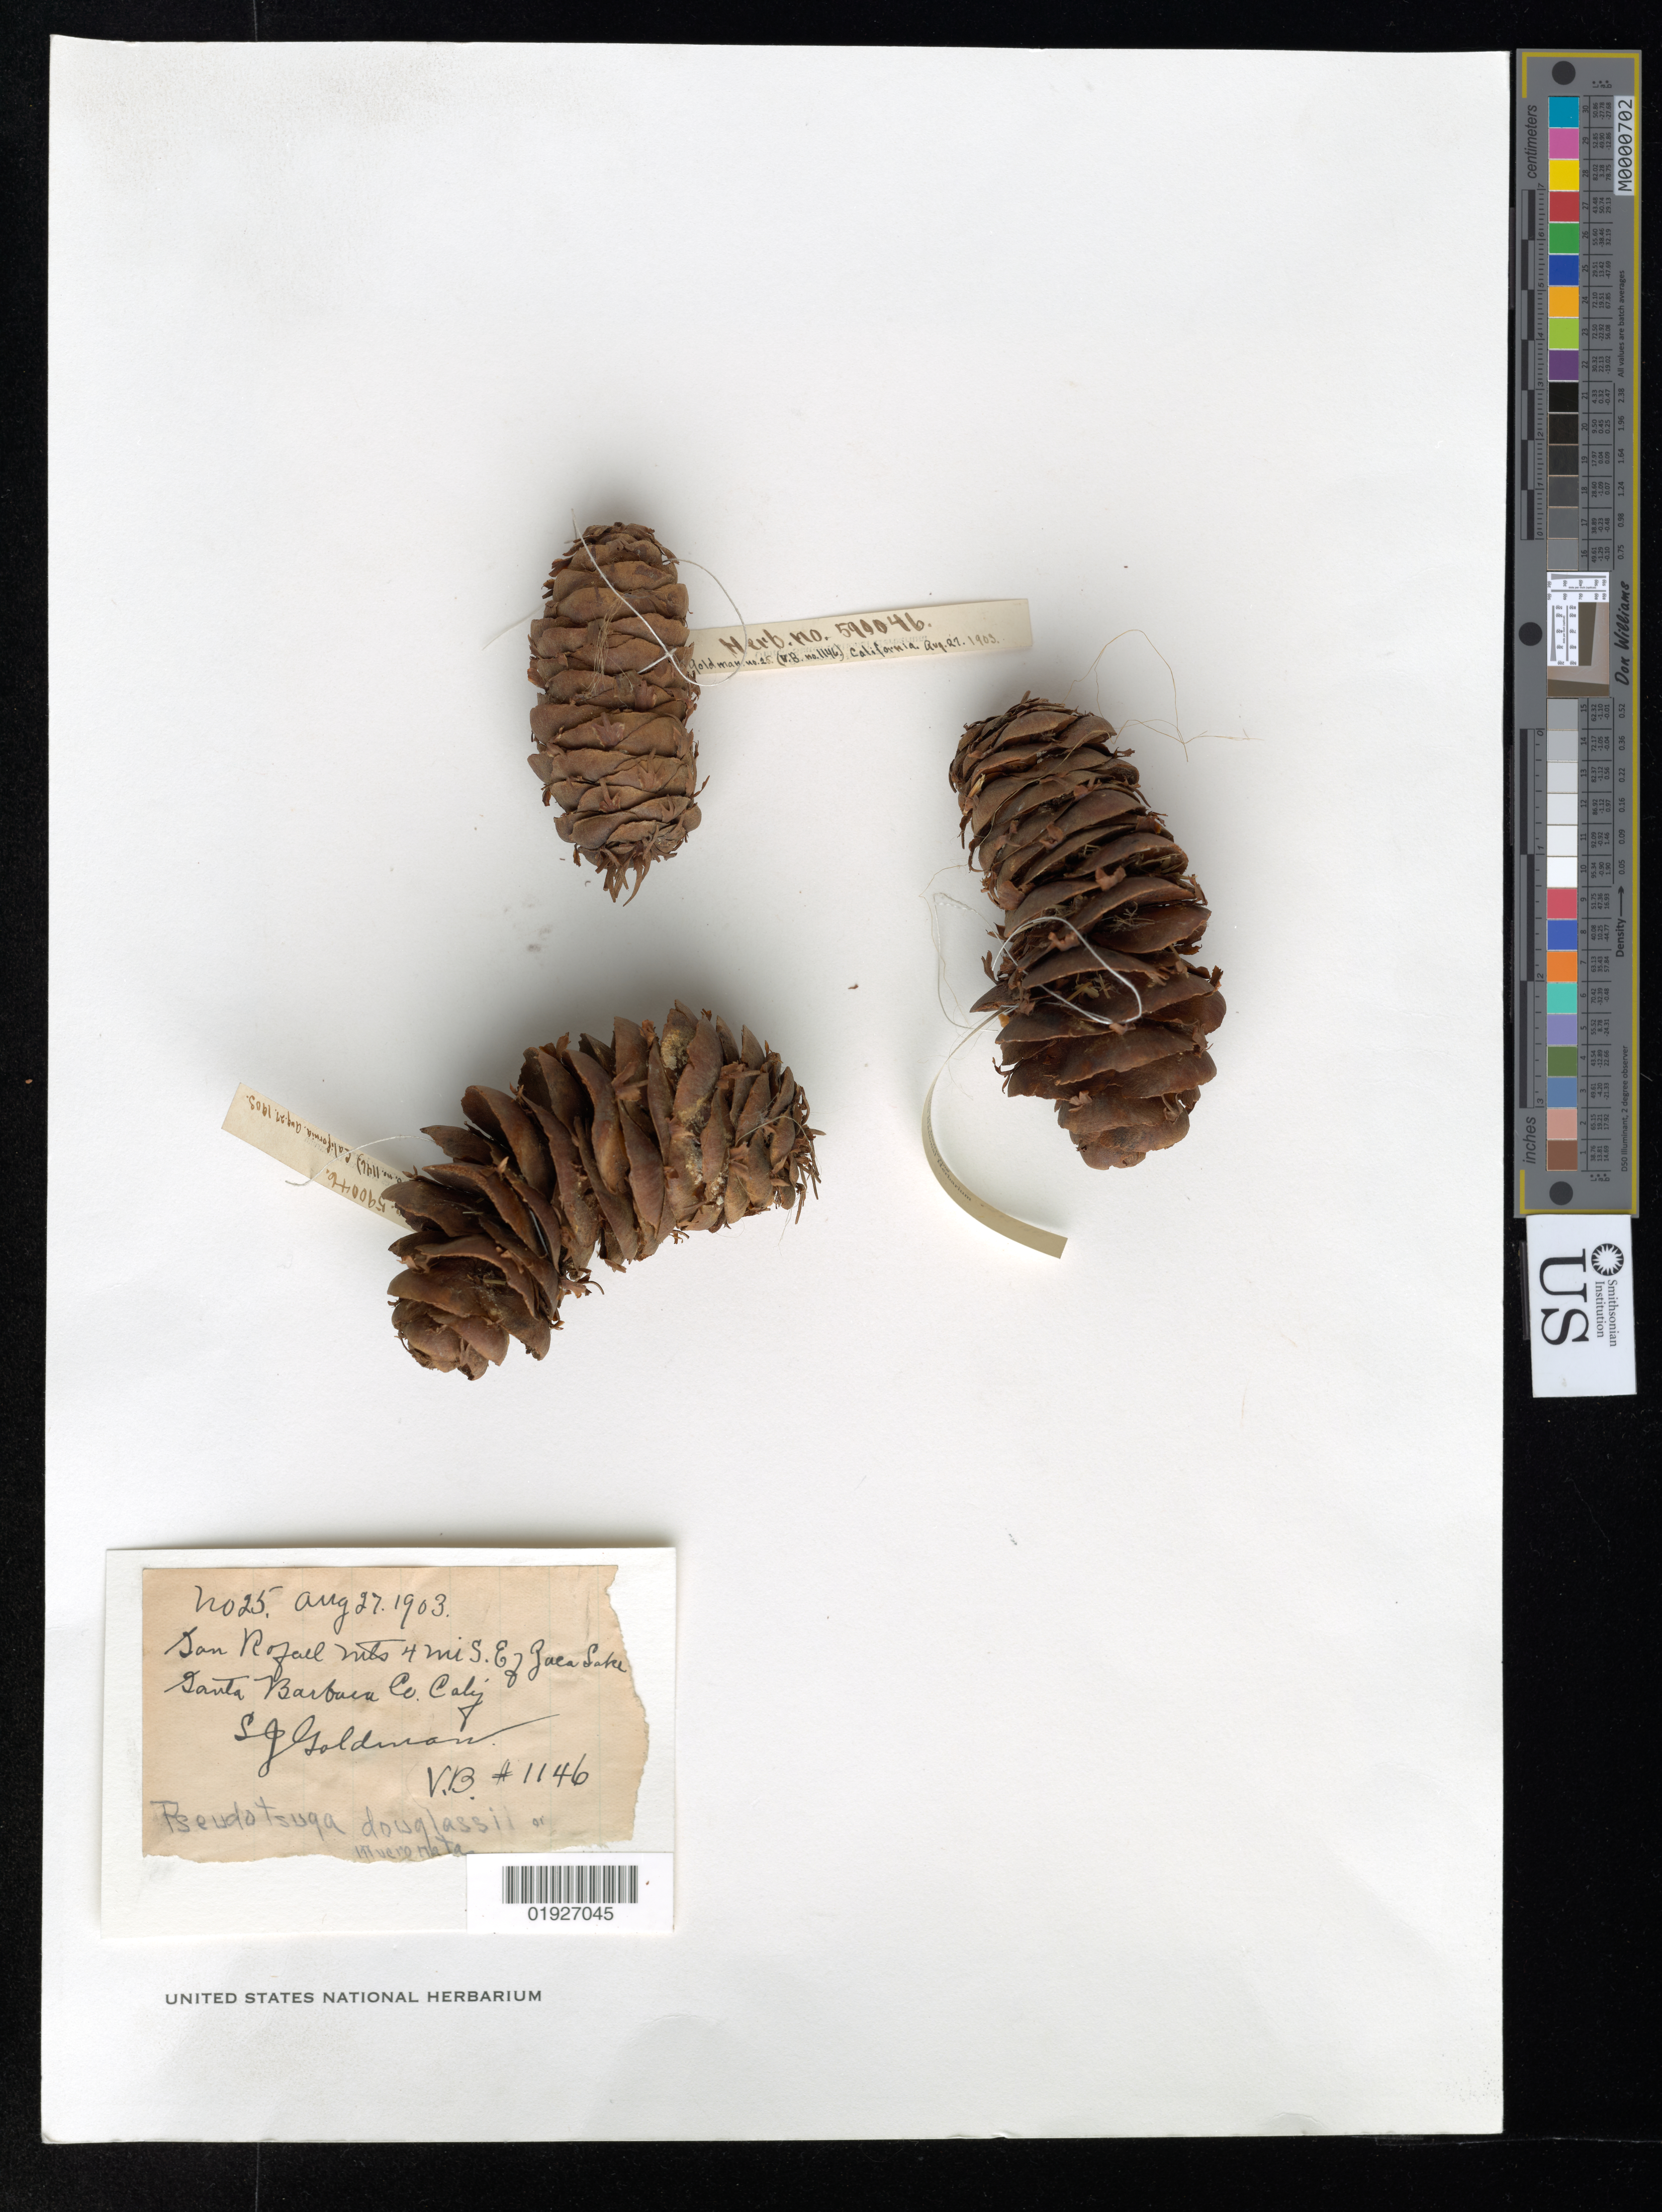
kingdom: Plantae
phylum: Tracheophyta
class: Pinopsida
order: Pinales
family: Pinaceae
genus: Pseudotsuga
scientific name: Pseudotsuga taxifolia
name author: (Lamb.) Britton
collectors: -- Goldman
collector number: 25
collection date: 1903-08-27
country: United States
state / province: California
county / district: Santa Barbara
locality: San Rafael Mts. 4 mi S.E. of Zaca Lake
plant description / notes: V.B. 1146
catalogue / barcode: US 590046